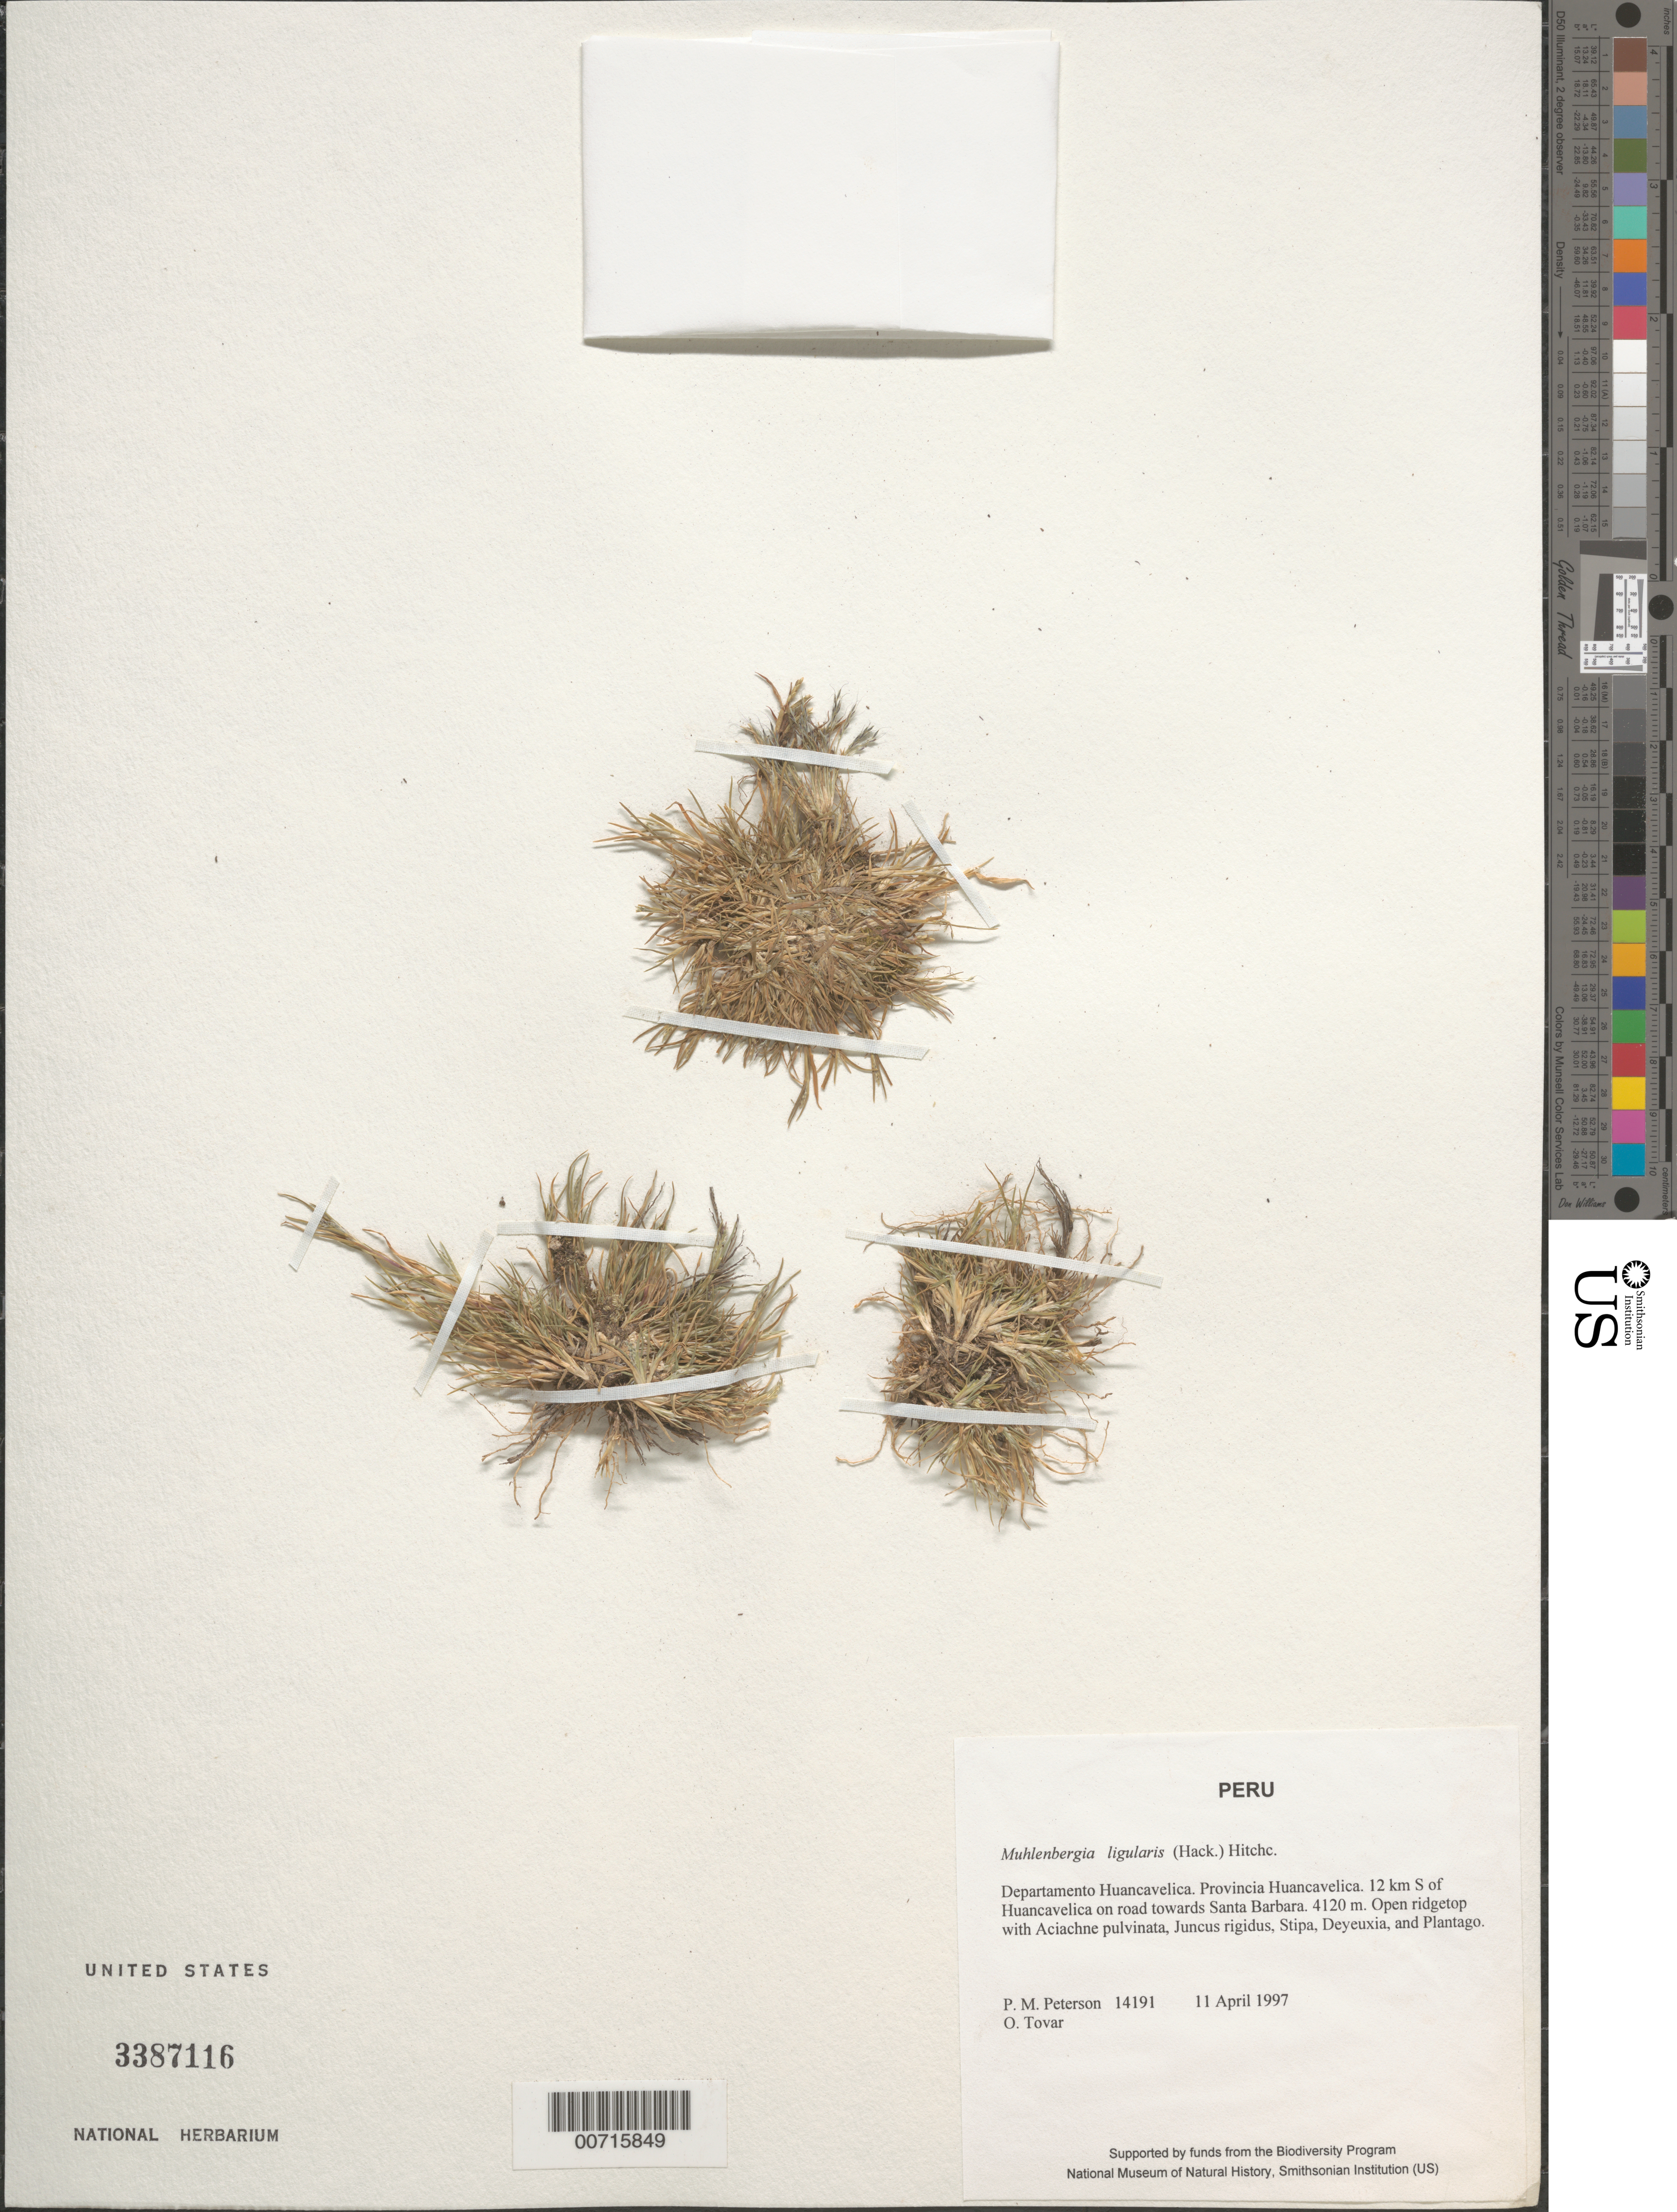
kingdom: Plantae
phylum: Tracheophyta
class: Liliopsida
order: Poales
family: Poaceae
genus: Muhlenbergia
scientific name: Muhlenbergia ligularis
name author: (Hack.) Hitchc.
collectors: P. M. Peterson & Ó. Tovar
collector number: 14191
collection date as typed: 11 Apr 1997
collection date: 1997-04-11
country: Peru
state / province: Huancavelica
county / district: Huancavelica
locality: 12 km S of Huancavelica on road towards Santa Barbara.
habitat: Open ridgetop with Aciachne pulvinata, Juncus rigidus, Stipa, Deyeuxia, and Plantago.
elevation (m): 4120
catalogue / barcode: US 3387116